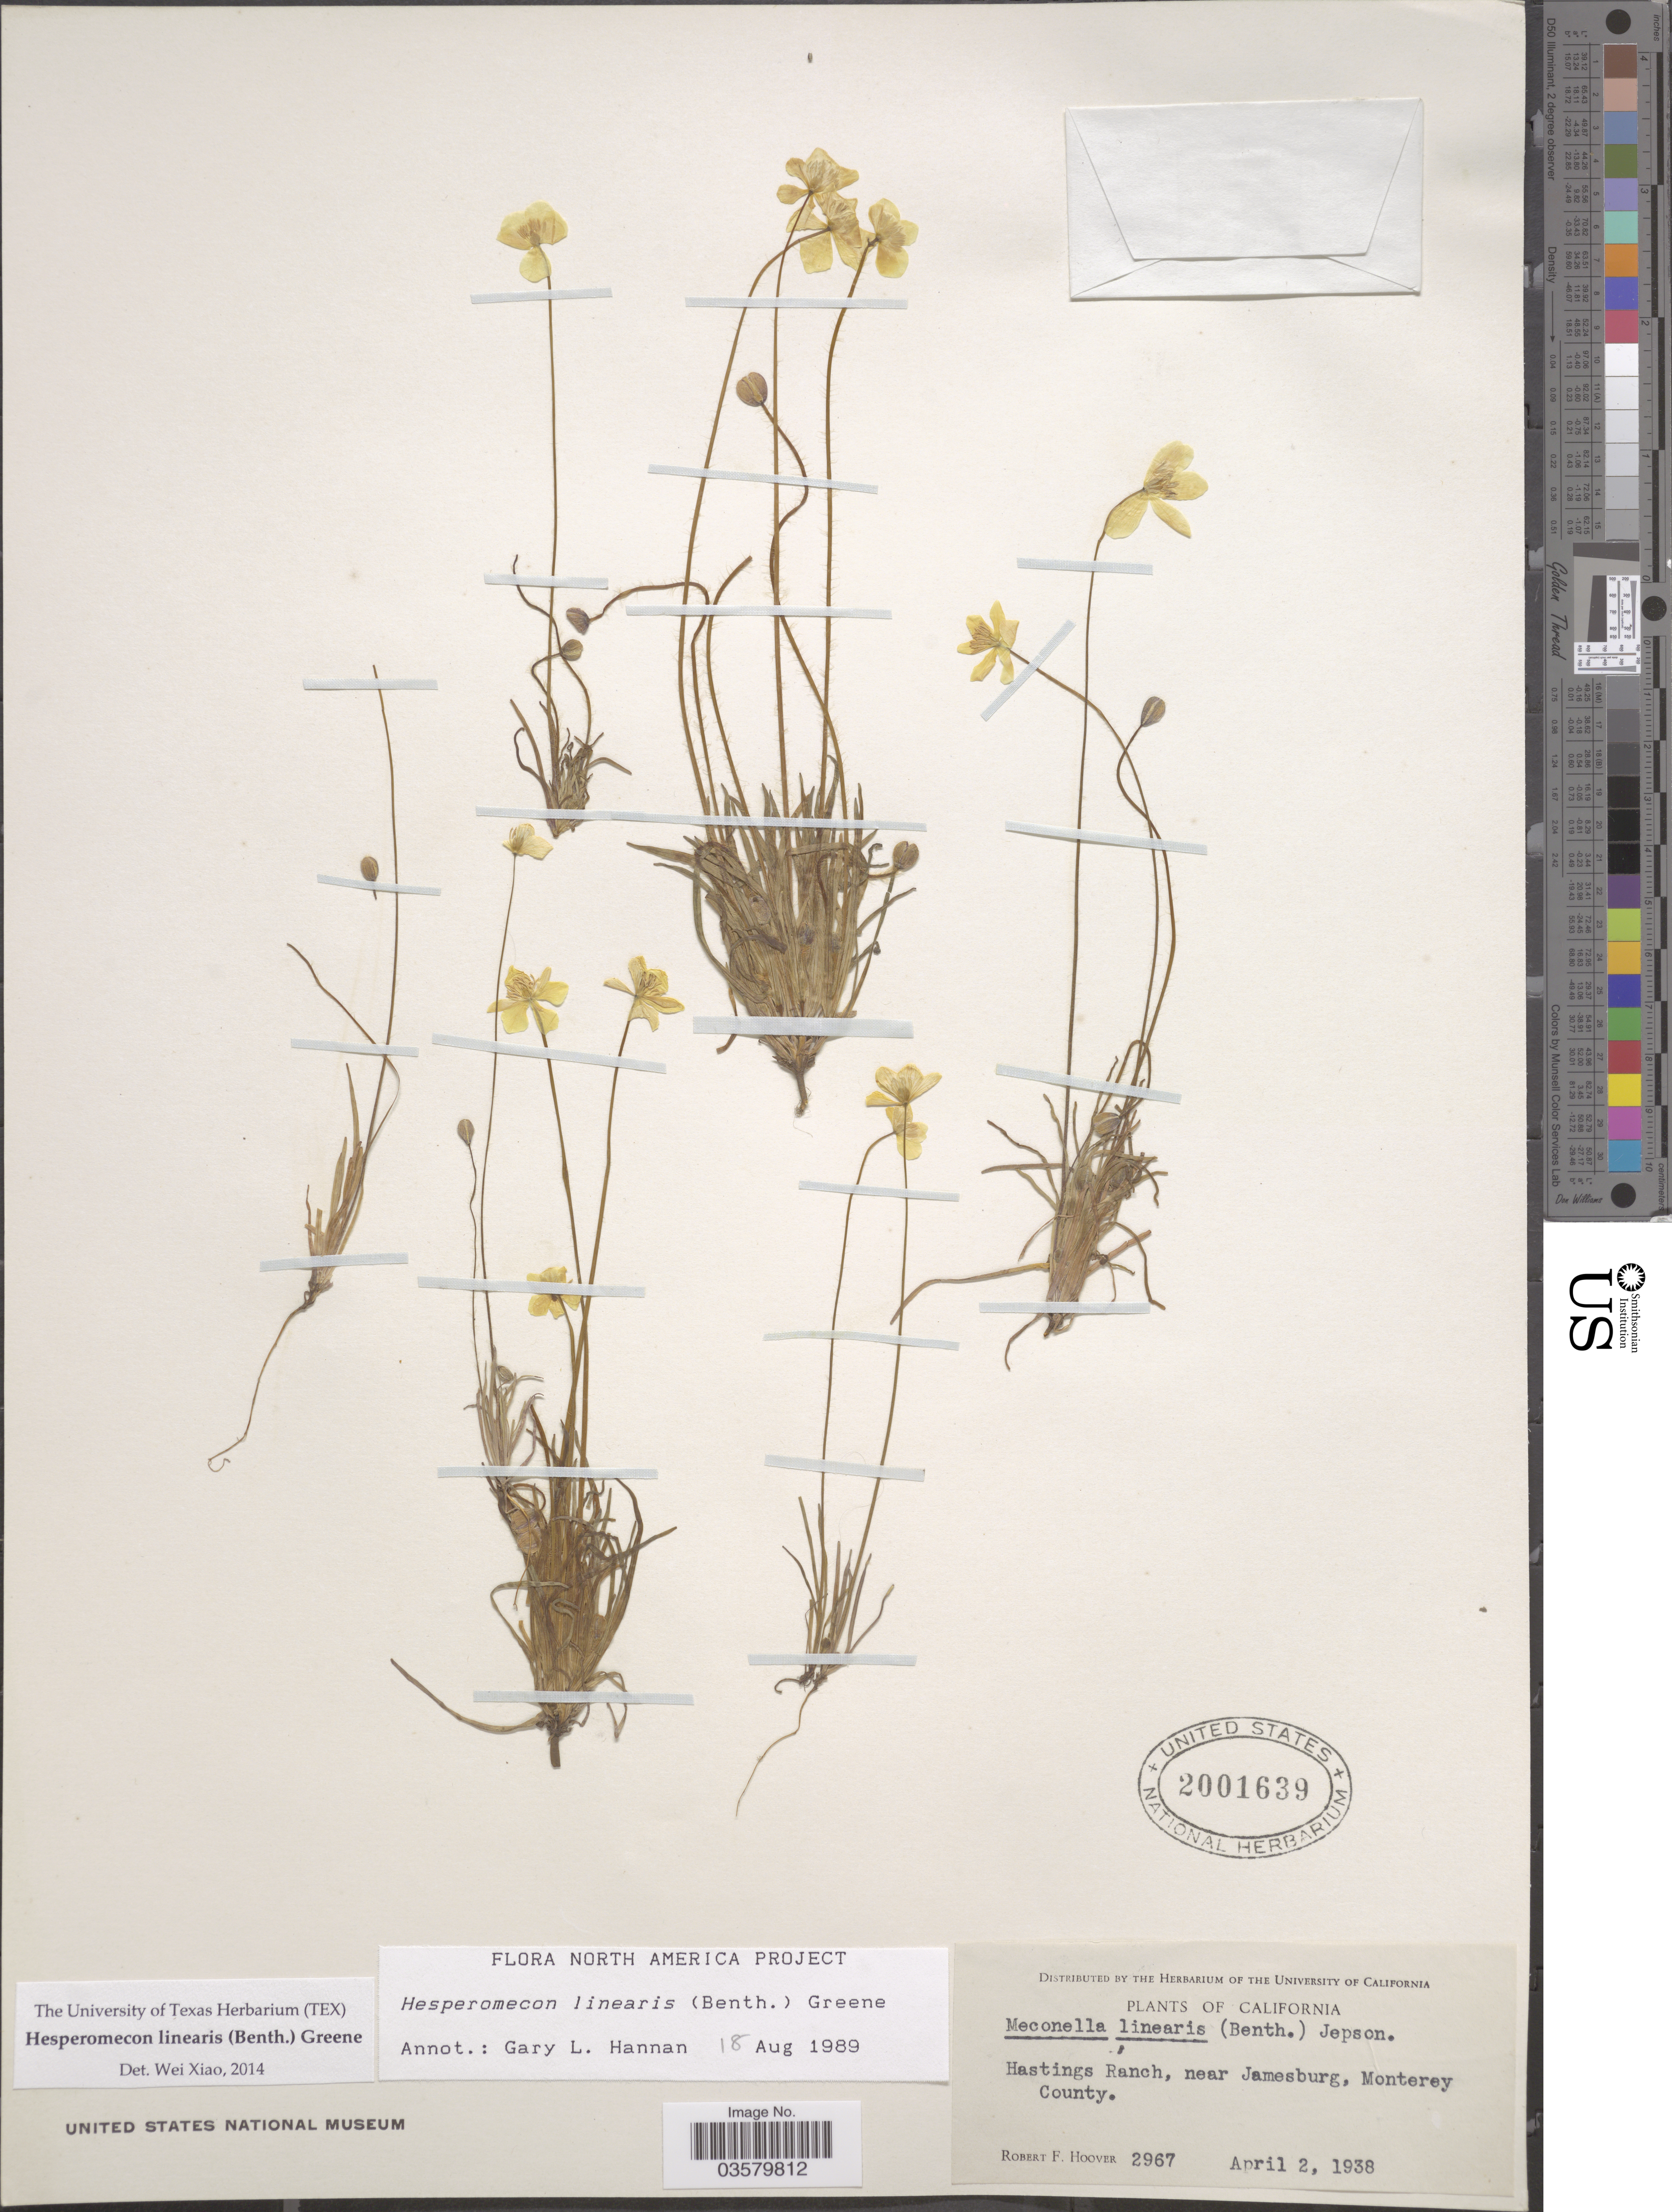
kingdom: Plantae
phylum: Tracheophyta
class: Magnoliopsida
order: Ranunculales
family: Papaveraceae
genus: Platystigma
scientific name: Platystigma lineare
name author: Benth.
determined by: Strong, M. T., (US), Smithsonian Institution - National Museum of Natural History (UNITED STATES)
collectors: R. F. Hoover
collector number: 2967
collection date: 1938-04-02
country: United States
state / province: California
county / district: Monterey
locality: Hastings Ranch, near Jamesburg, Monterey County.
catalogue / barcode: US 2001639